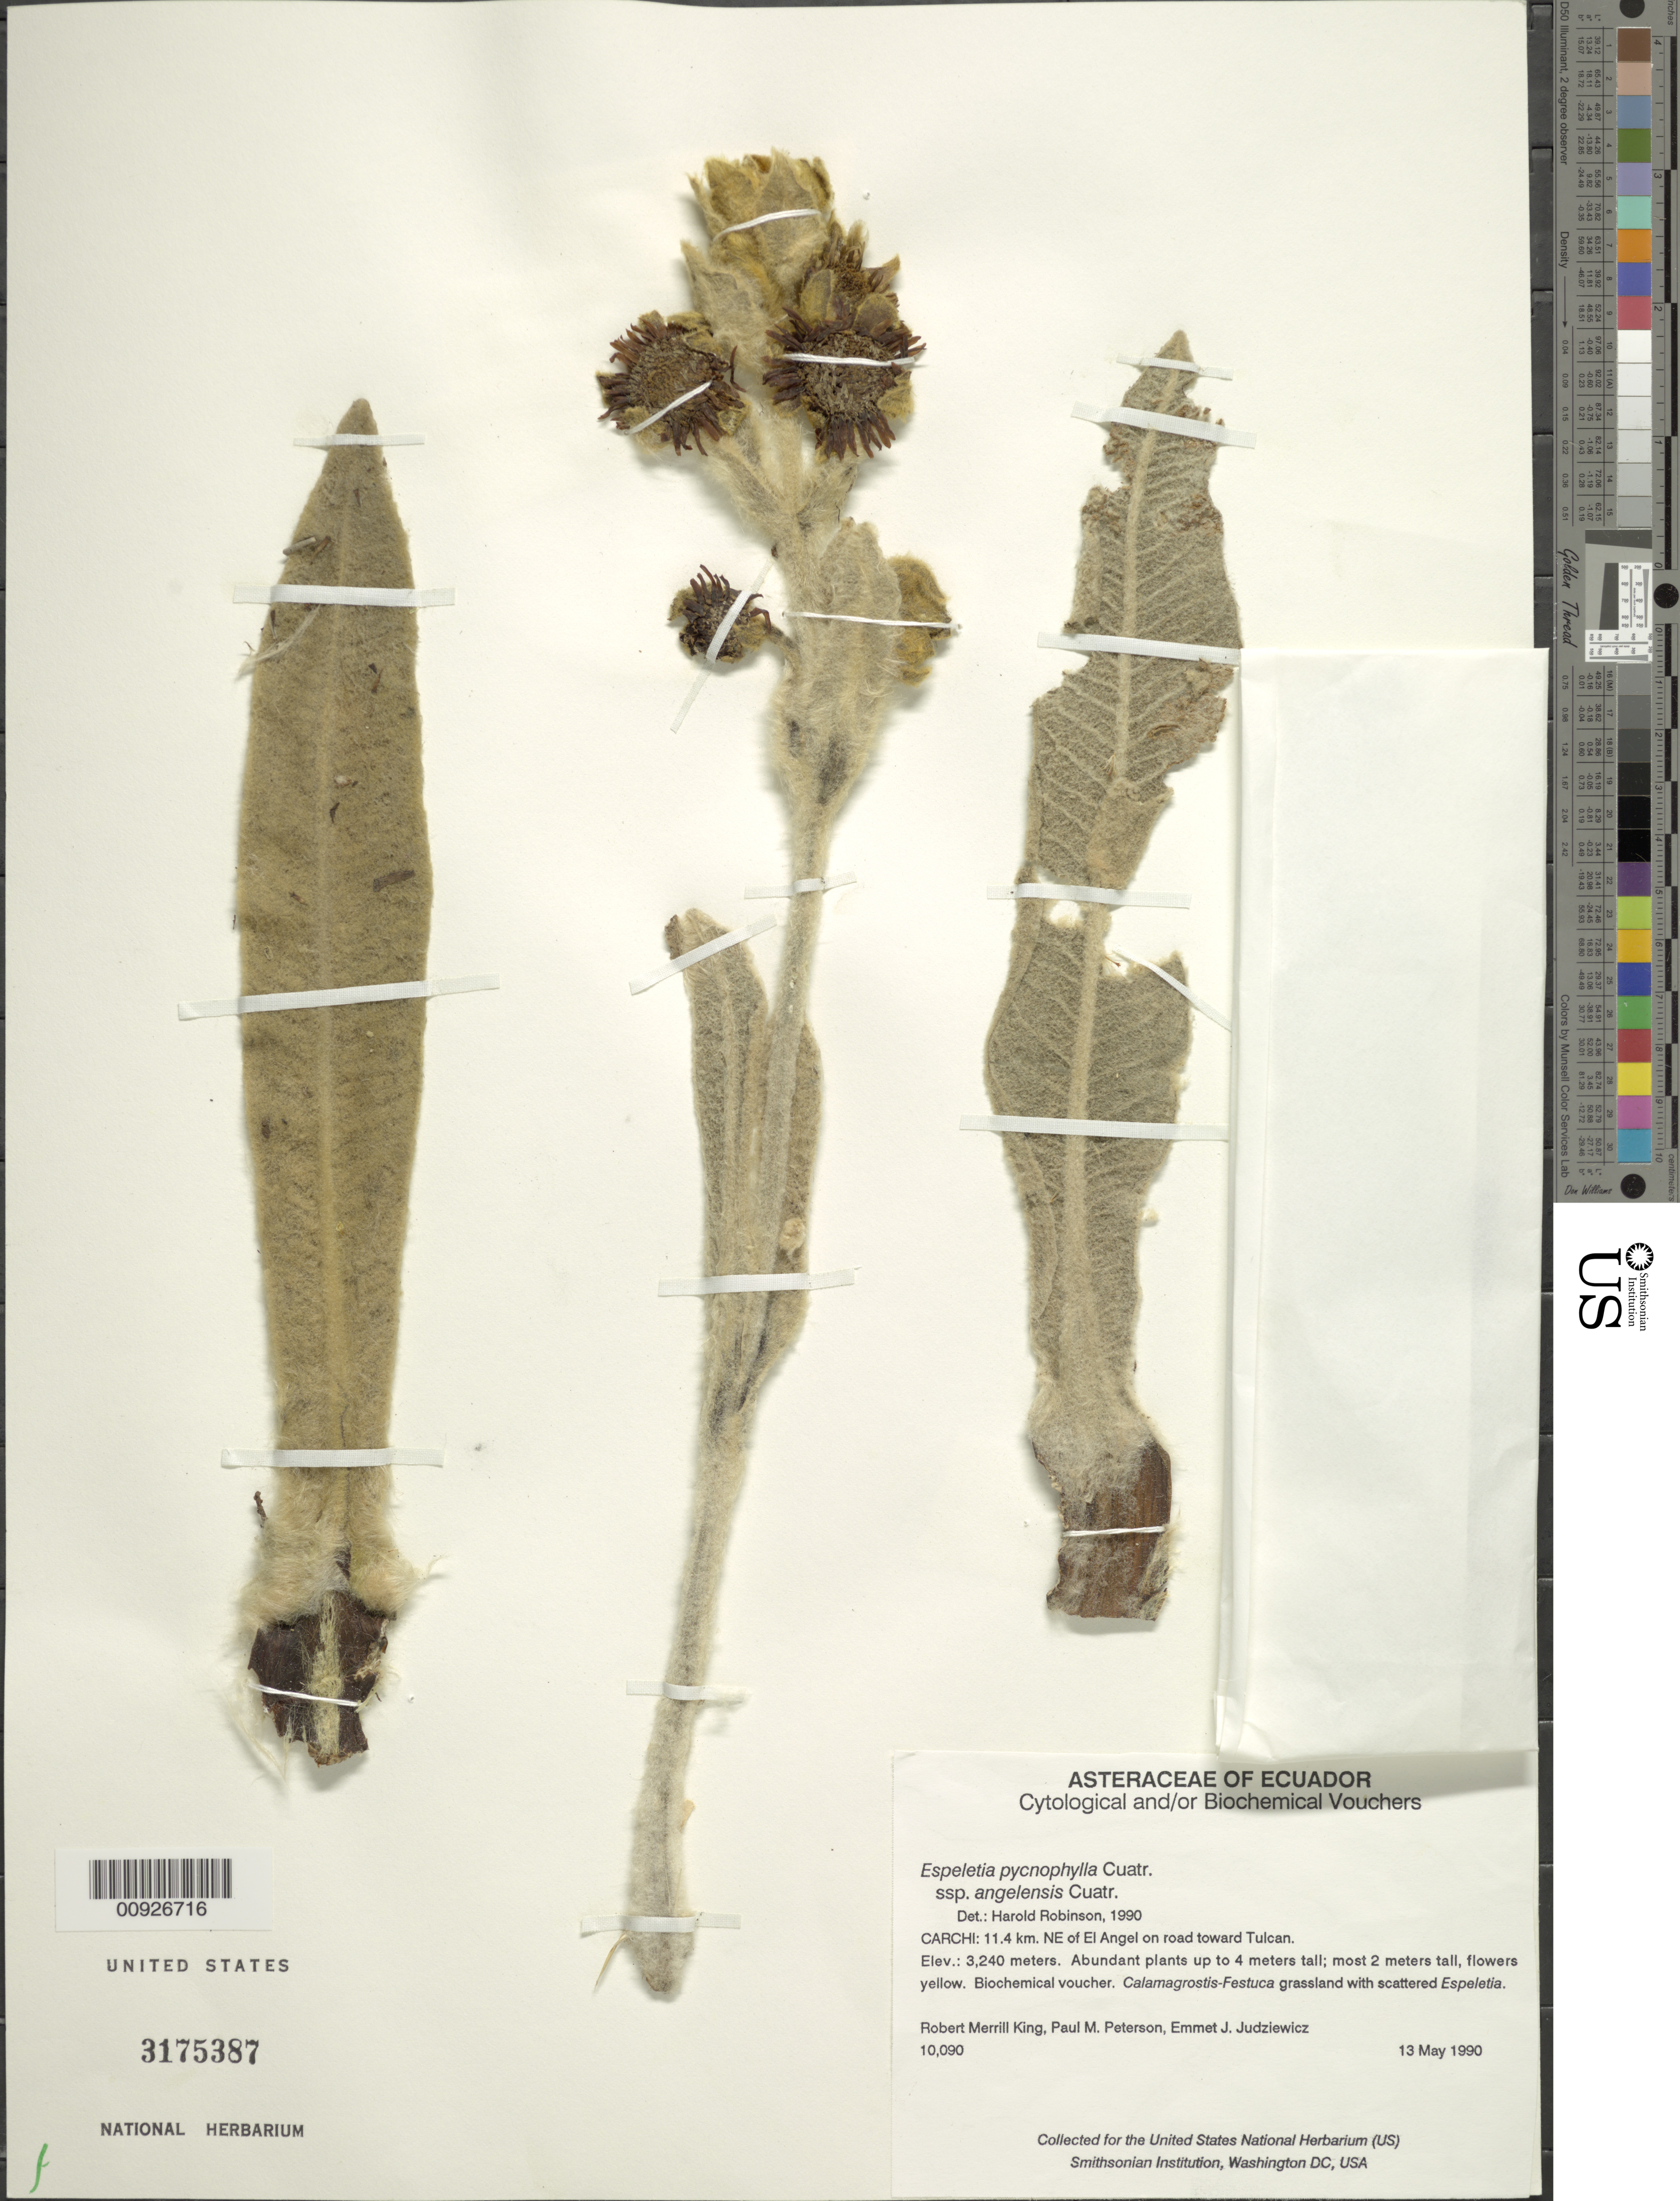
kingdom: Plantae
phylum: Tracheophyta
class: Magnoliopsida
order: Asterales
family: Asteraceae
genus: Espeletia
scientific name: Espeletia pycnophylla subsp. angelensis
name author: Cuatrec.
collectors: R. M. King, P. M. Peterson & E. J. Judziewicz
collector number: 10090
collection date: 1990-05-13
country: Ecuador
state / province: Carchi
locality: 11.4 km NE of El Angel on road toward Tulcán. .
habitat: Calamagrostis-Festuca grassland with scattered Espeletia.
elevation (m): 3240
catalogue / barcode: US 3175387